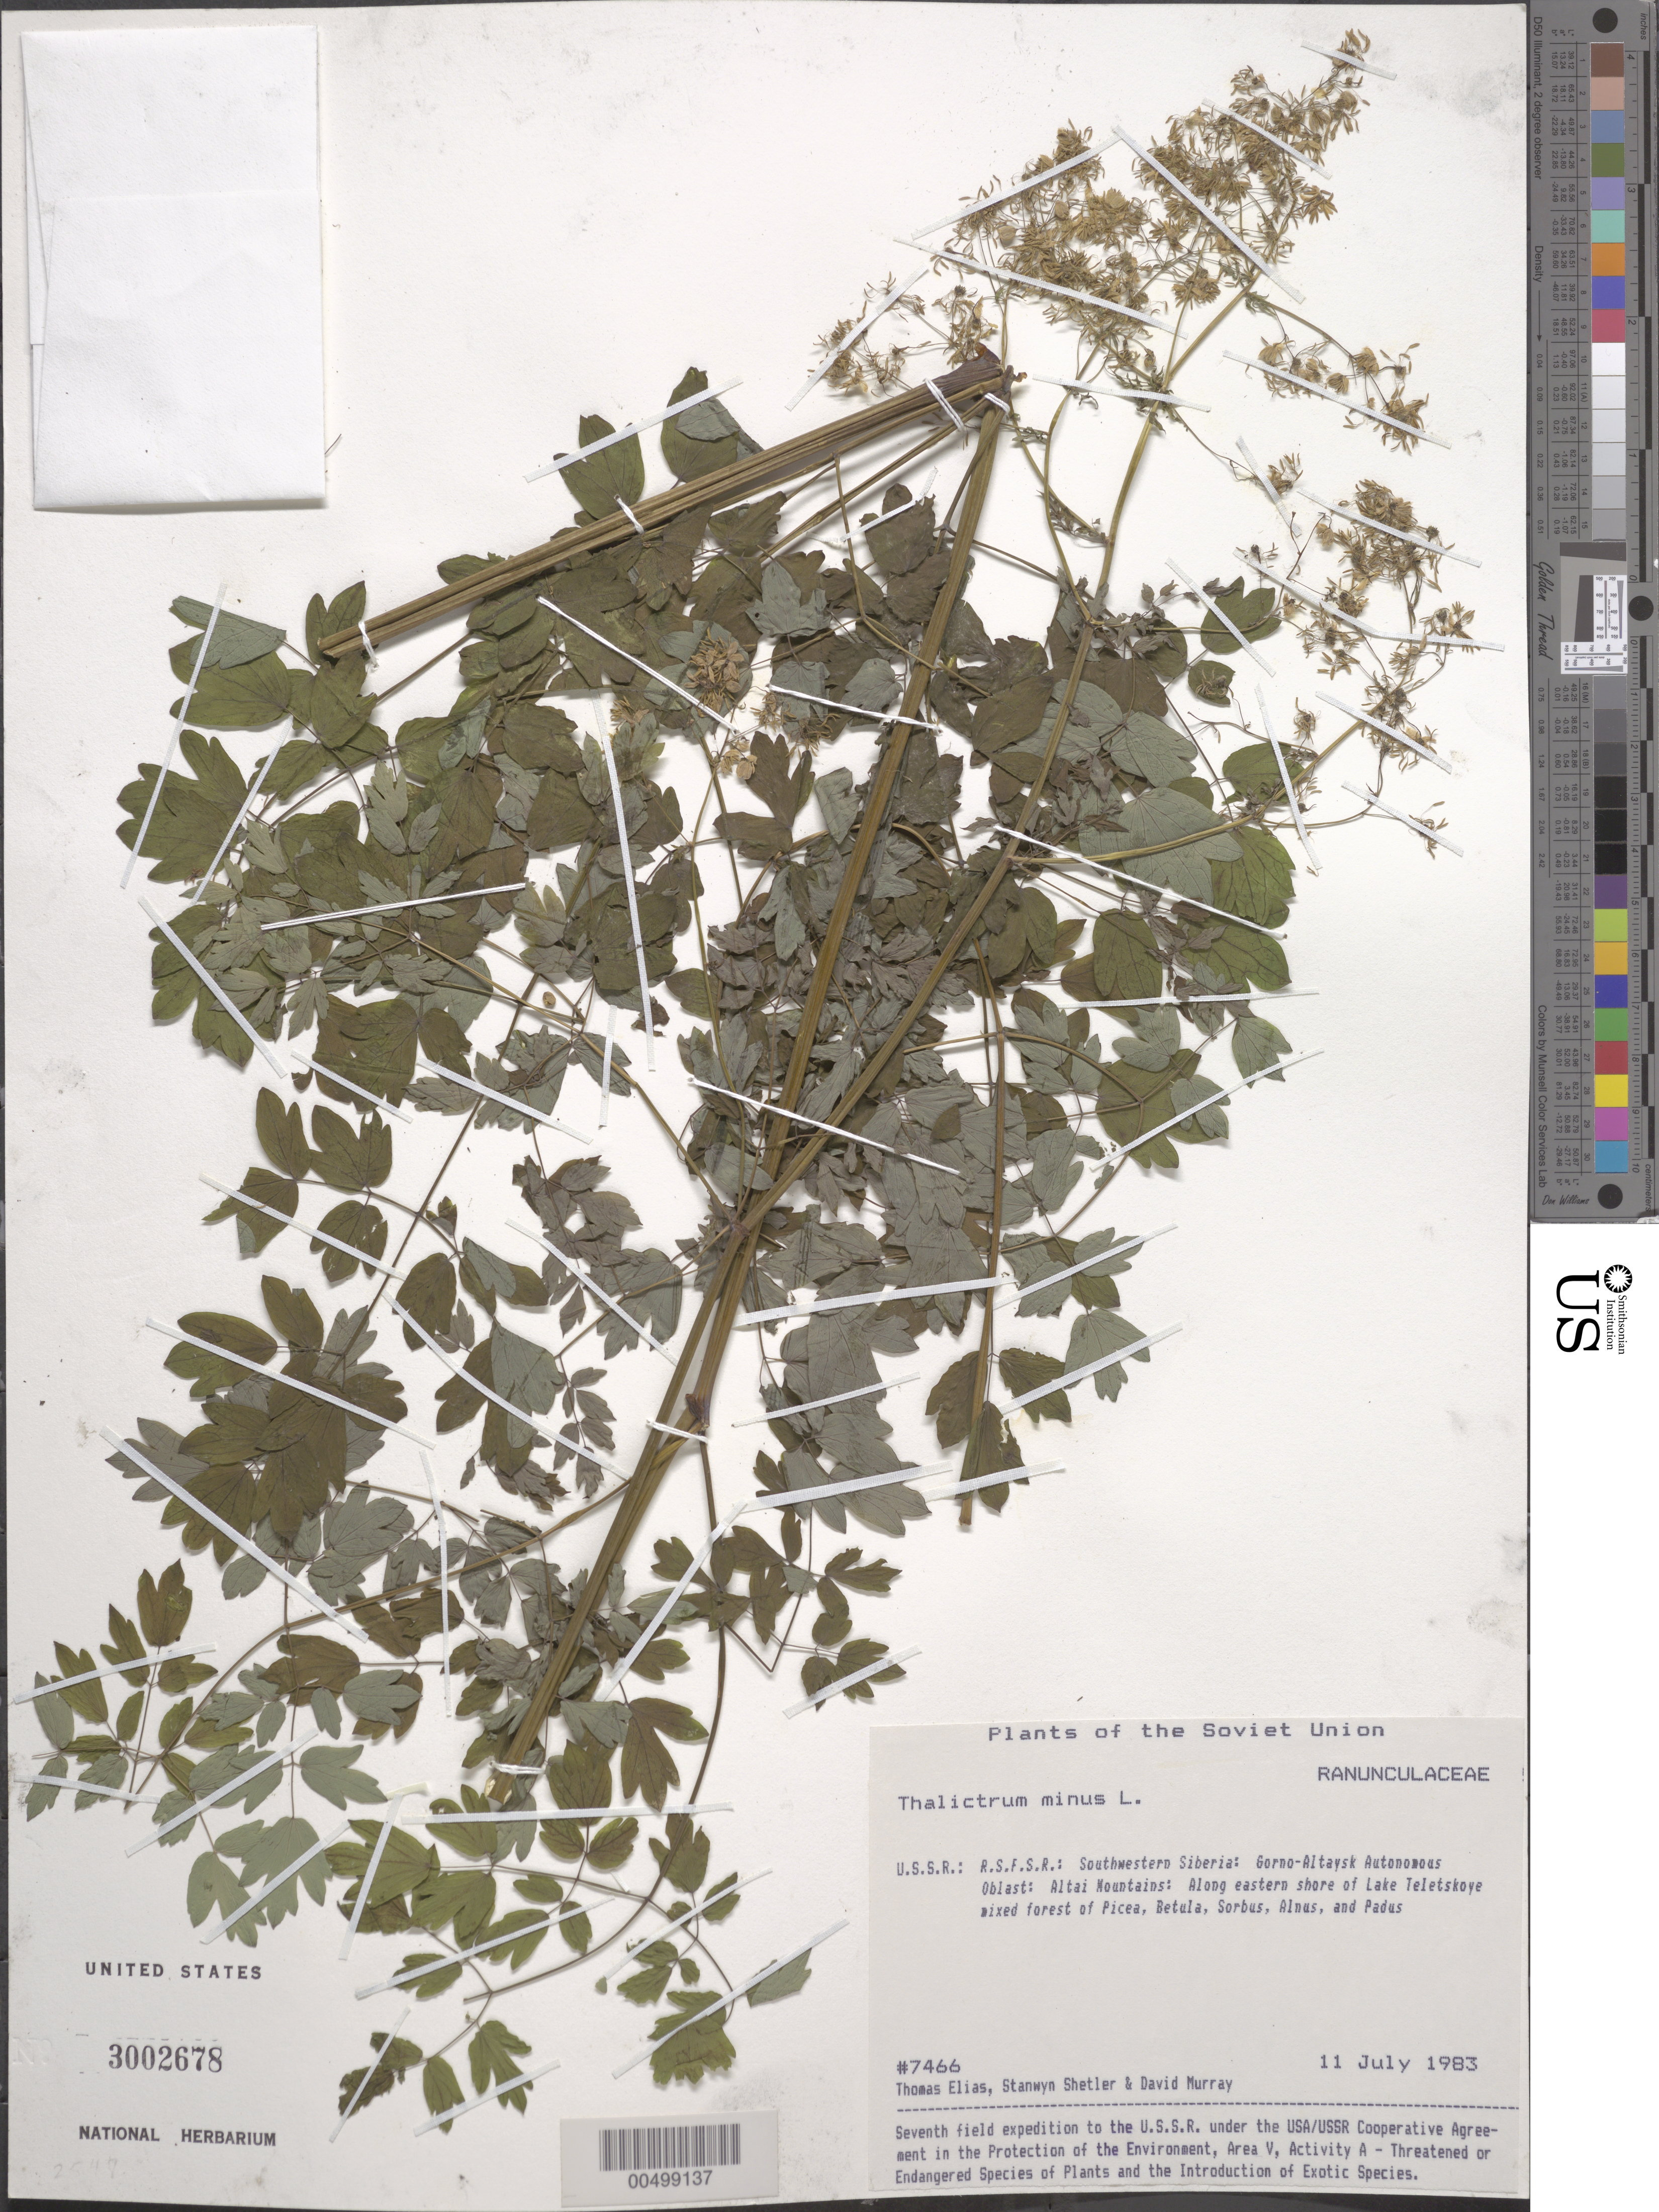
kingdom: Plantae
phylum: Tracheophyta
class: Magnoliopsida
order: Ranunculales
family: Ranunculaceae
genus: Thalictrum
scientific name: Thalictrum minus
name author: L.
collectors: T. Elias, S. Shetler & D. F. Murray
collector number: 7466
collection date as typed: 11 Jul 1983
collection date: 1983-07-11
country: Russian Federation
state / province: Altai Republic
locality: Altai Mountains, along eastern shore of Lake Teletskoye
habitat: mixed forest of Picea, Betula, Sorbus, Alnus, and Padus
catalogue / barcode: US 3002678